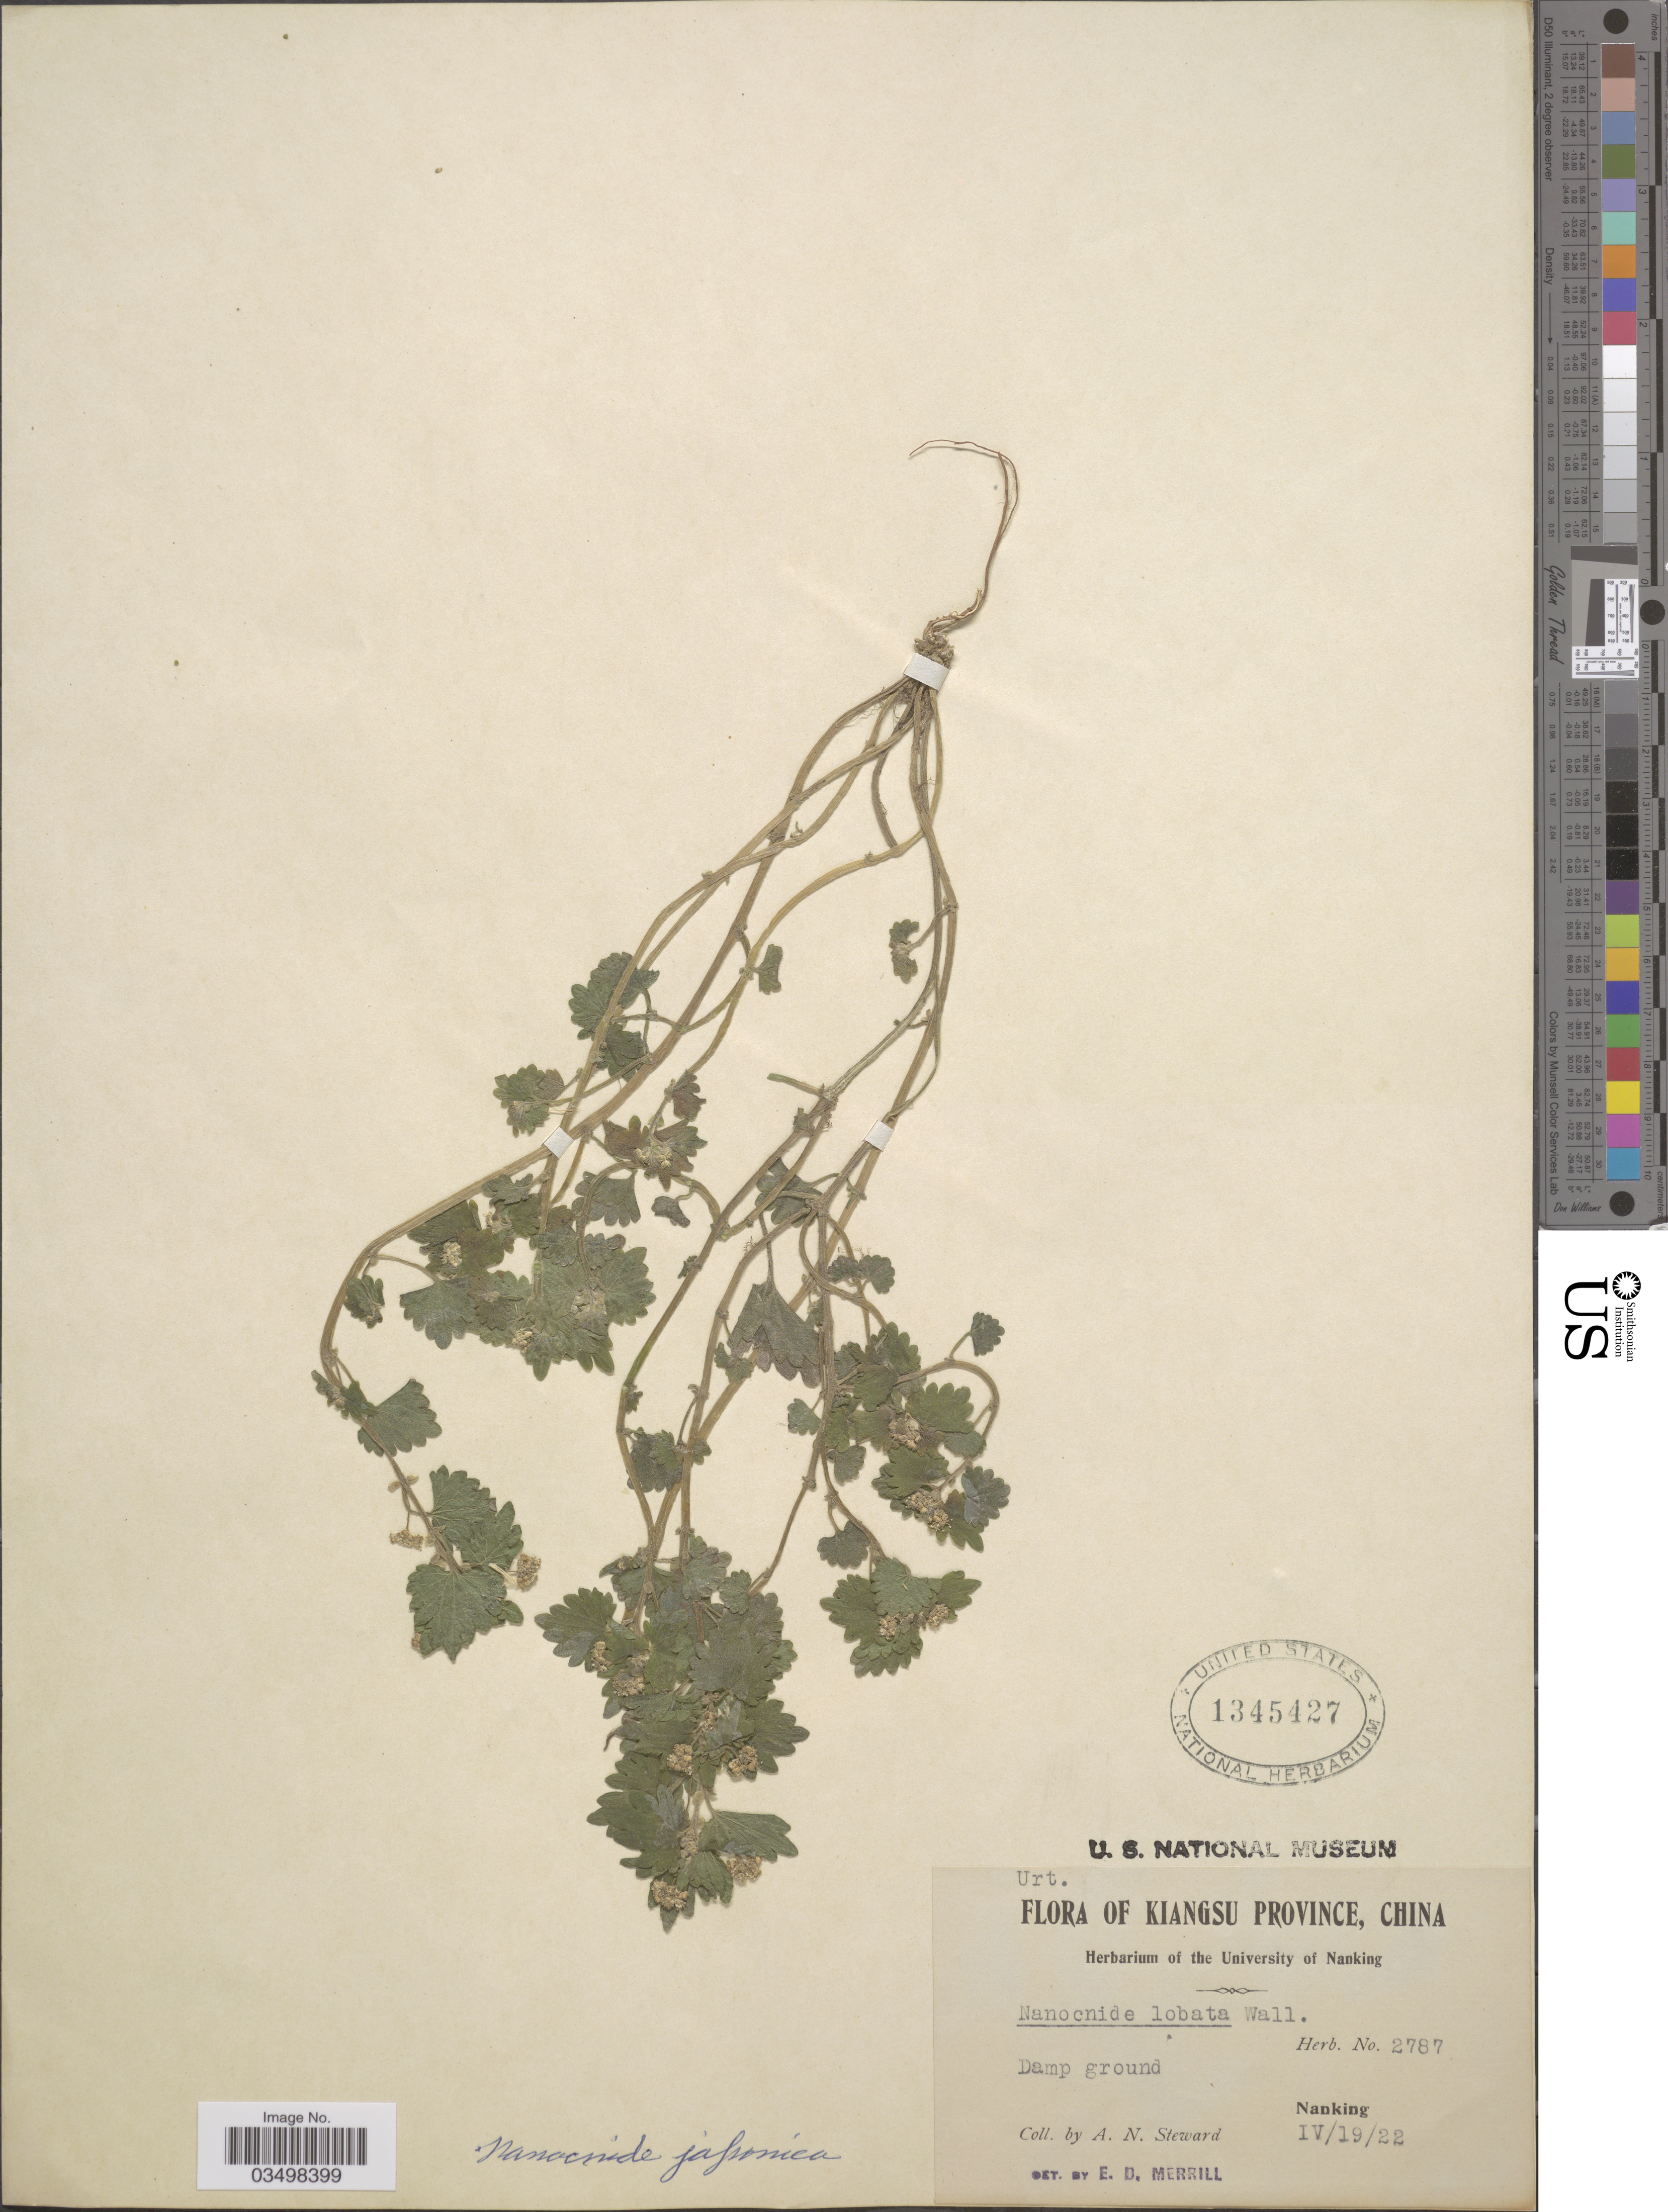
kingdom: Plantae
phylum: Tracheophyta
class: Magnoliopsida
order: Rosales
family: Urticaceae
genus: Nanocnide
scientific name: Nanocnide japonica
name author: Blume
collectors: A. N. Steward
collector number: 2787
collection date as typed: Transcribed d/m/y: 19/4/22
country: China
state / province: Jiangsu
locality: Kiangsu Province. Nanking.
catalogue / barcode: US 1345427